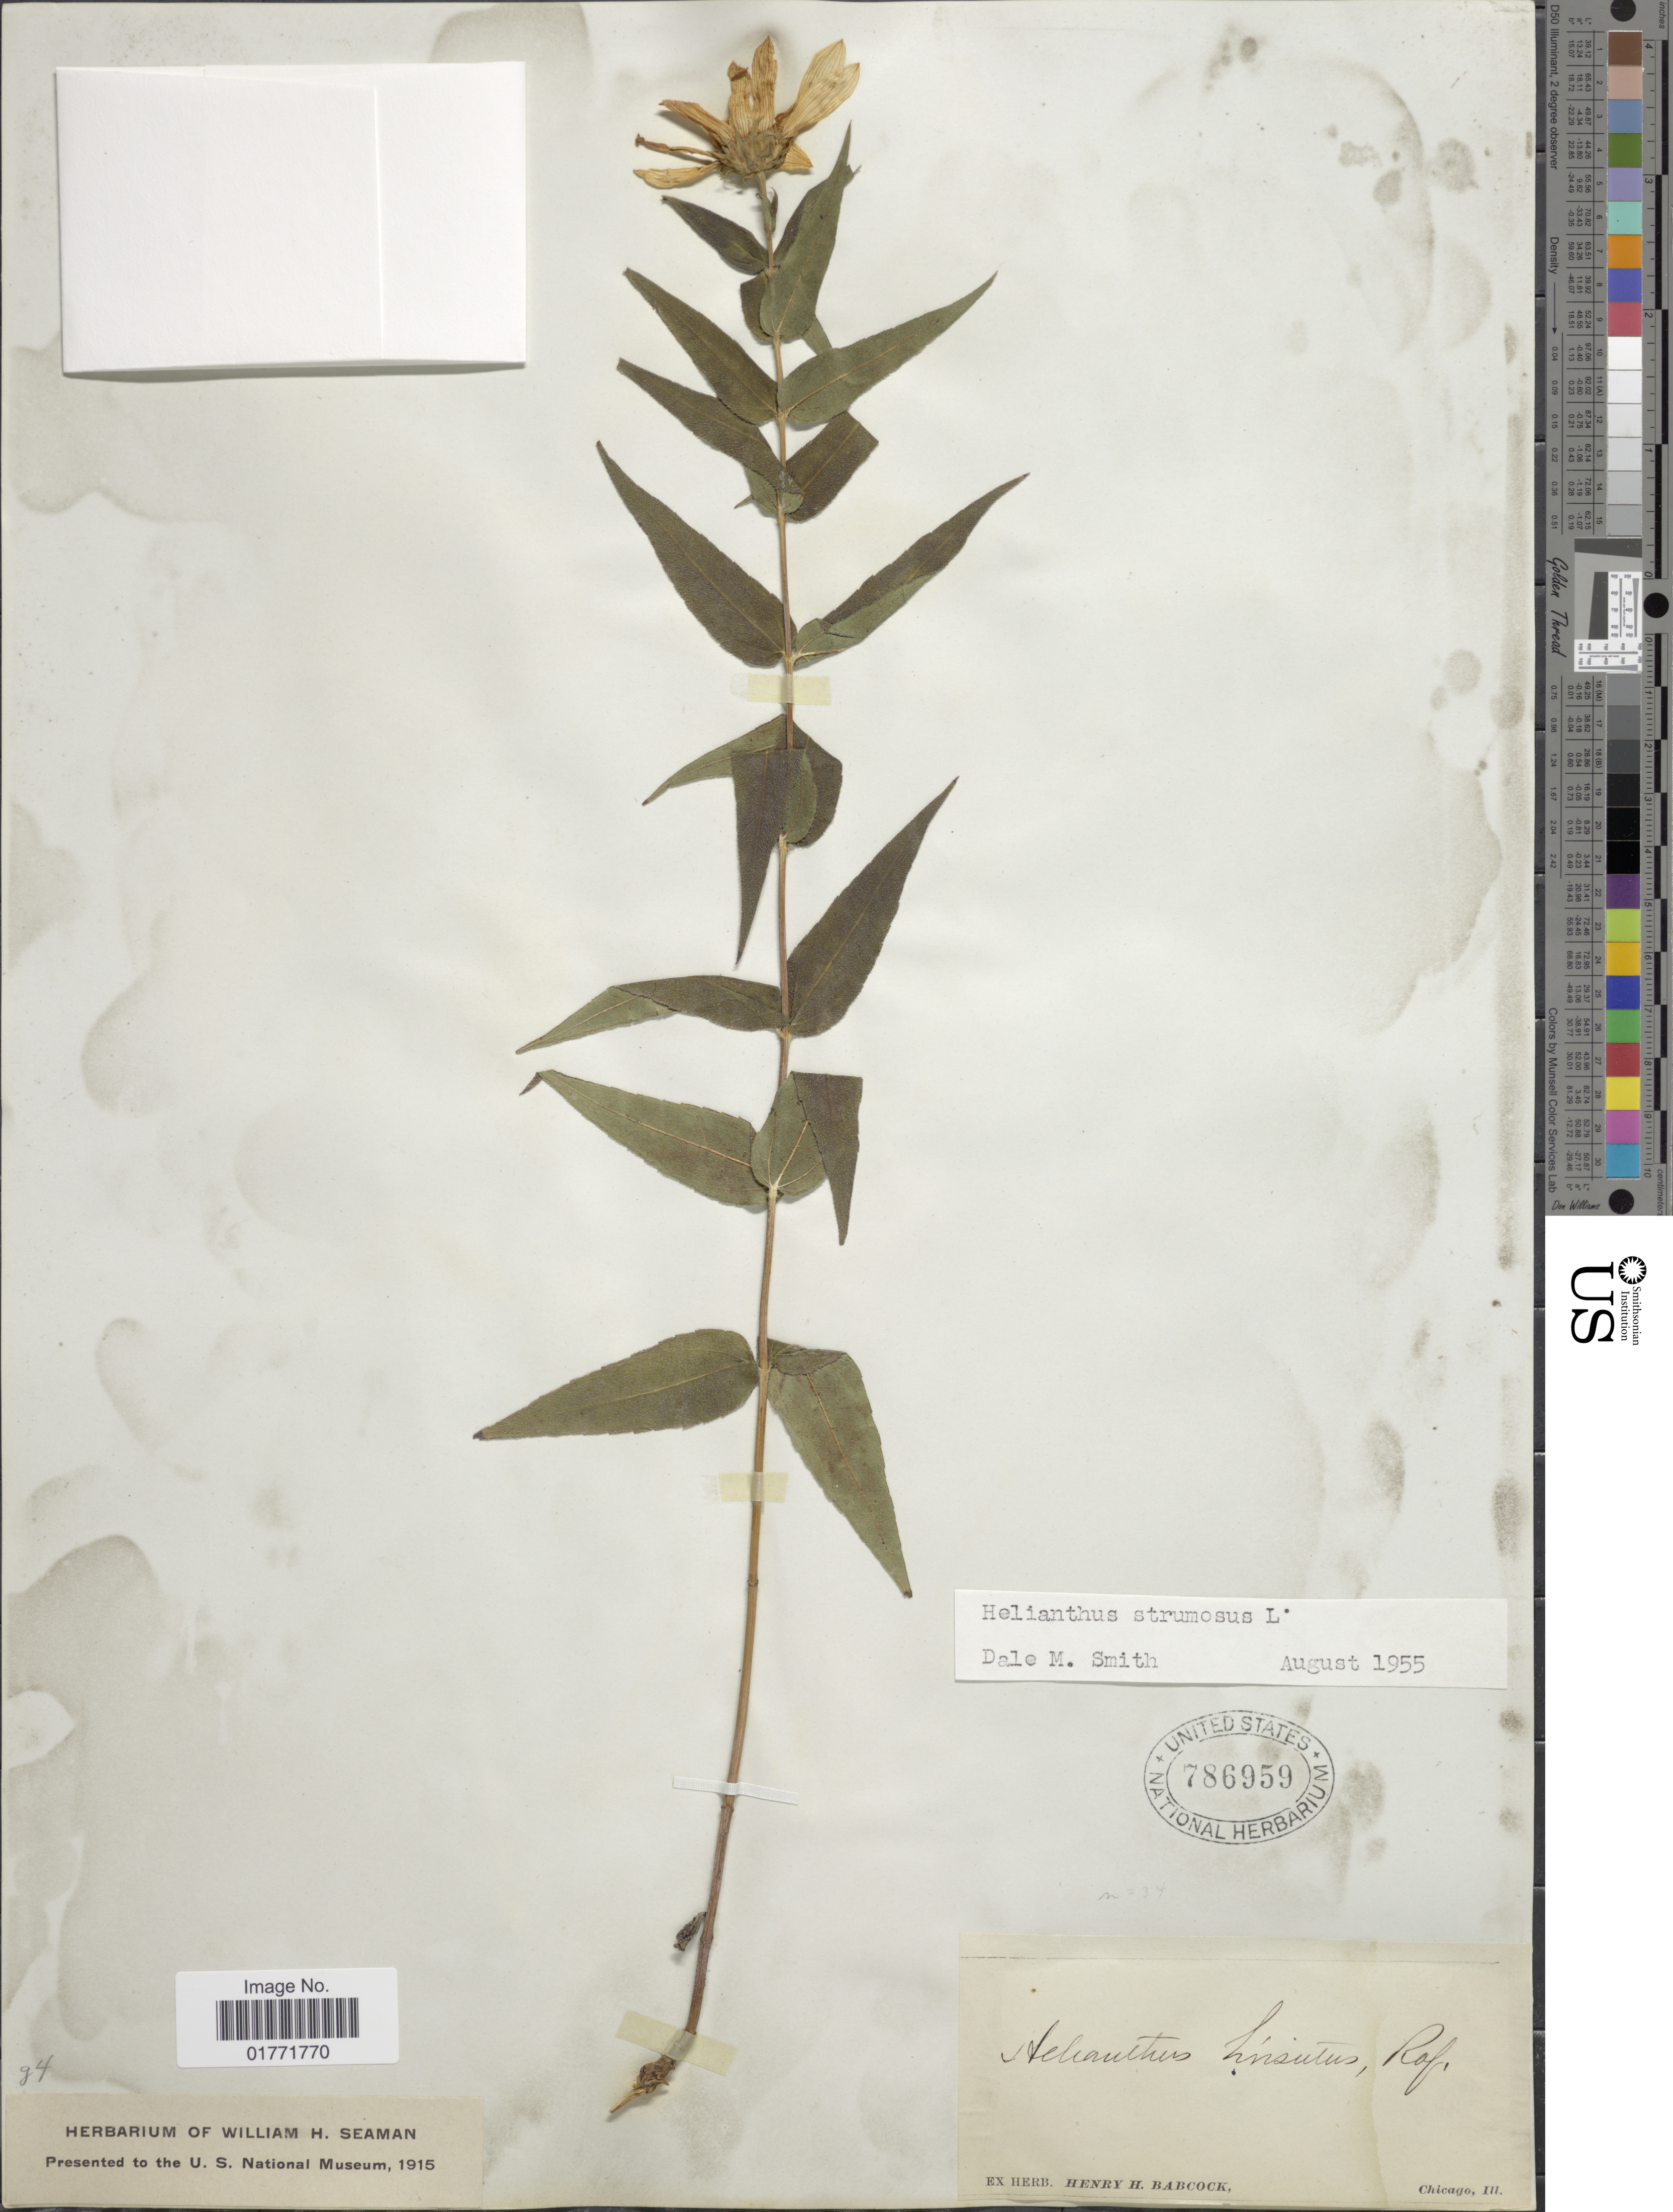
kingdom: Plantae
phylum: Tracheophyta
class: Magnoliopsida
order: Asterales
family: Asteraceae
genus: Helianthus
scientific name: Helianthus strumosus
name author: L.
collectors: ex herb. Henry Homes Babcock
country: United States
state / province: Illinois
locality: Chicago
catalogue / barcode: US 786959